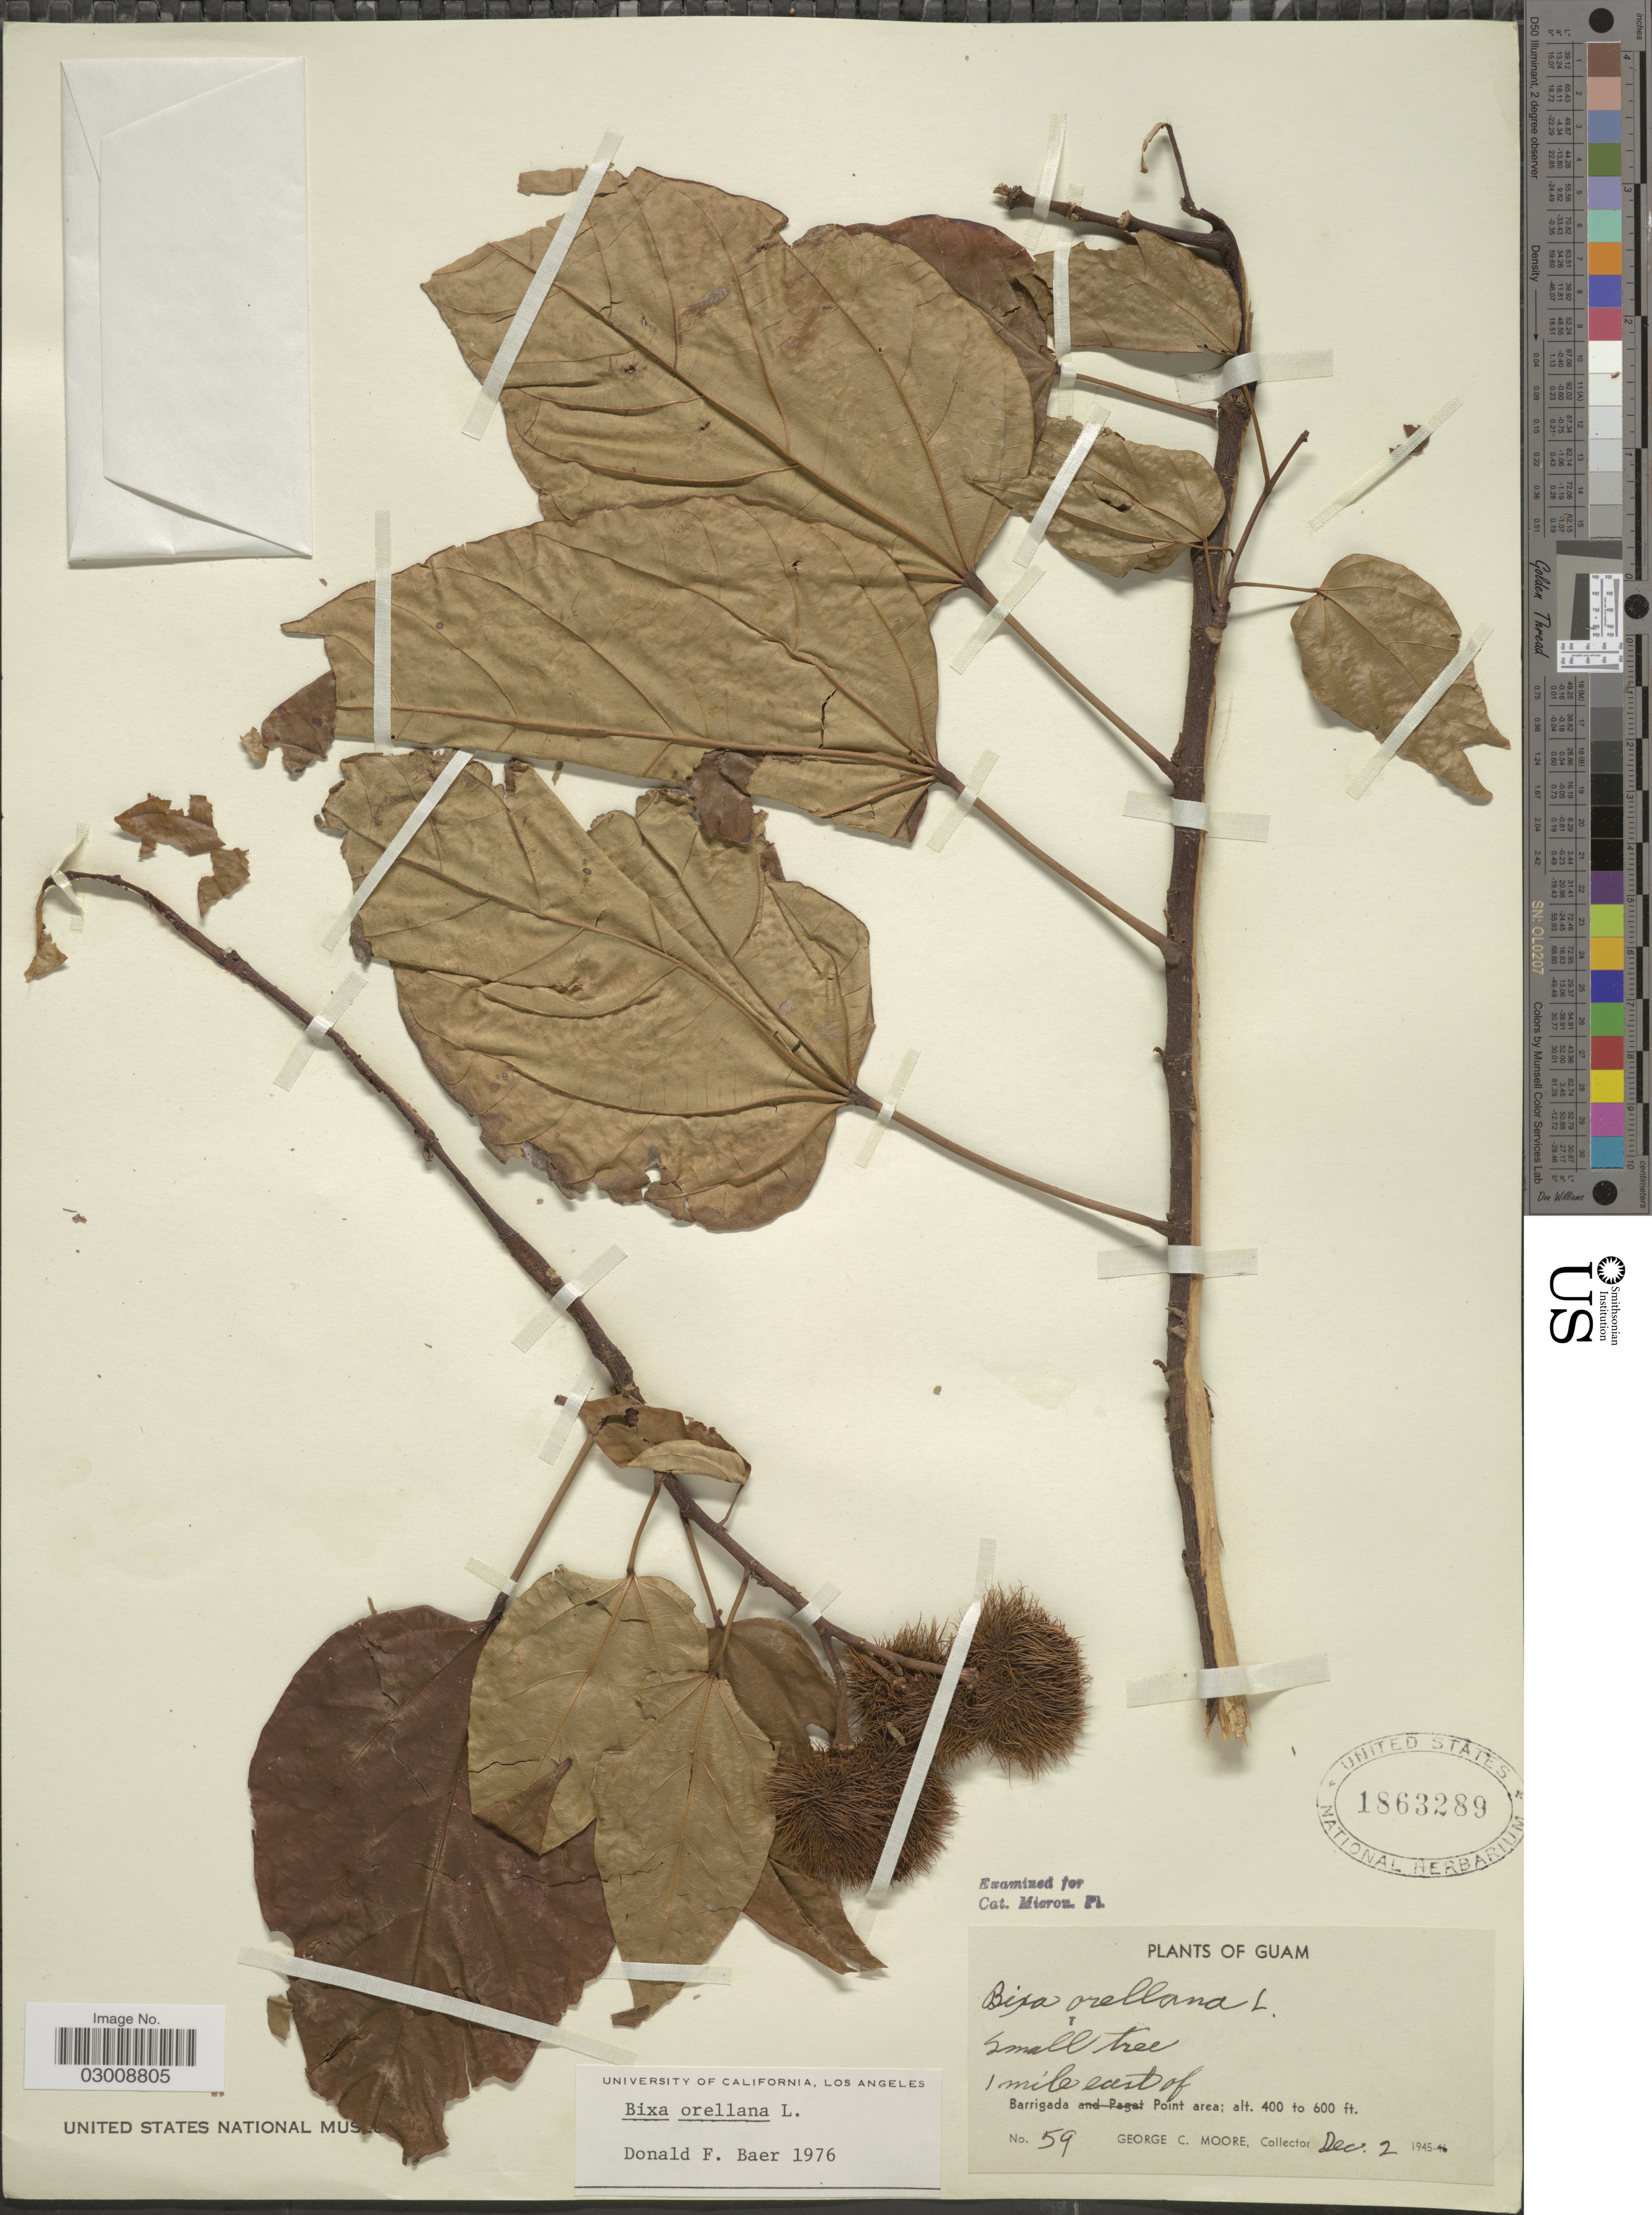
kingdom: Plantae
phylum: Tracheophyta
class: Magnoliopsida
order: Malvales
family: Bixaceae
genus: Bixa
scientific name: Bixa orellana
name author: L.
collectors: G. C. Moore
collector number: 59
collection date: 1945-12-02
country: Guam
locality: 1 mile east of Barrigada Point area.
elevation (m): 122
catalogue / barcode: US 1863289